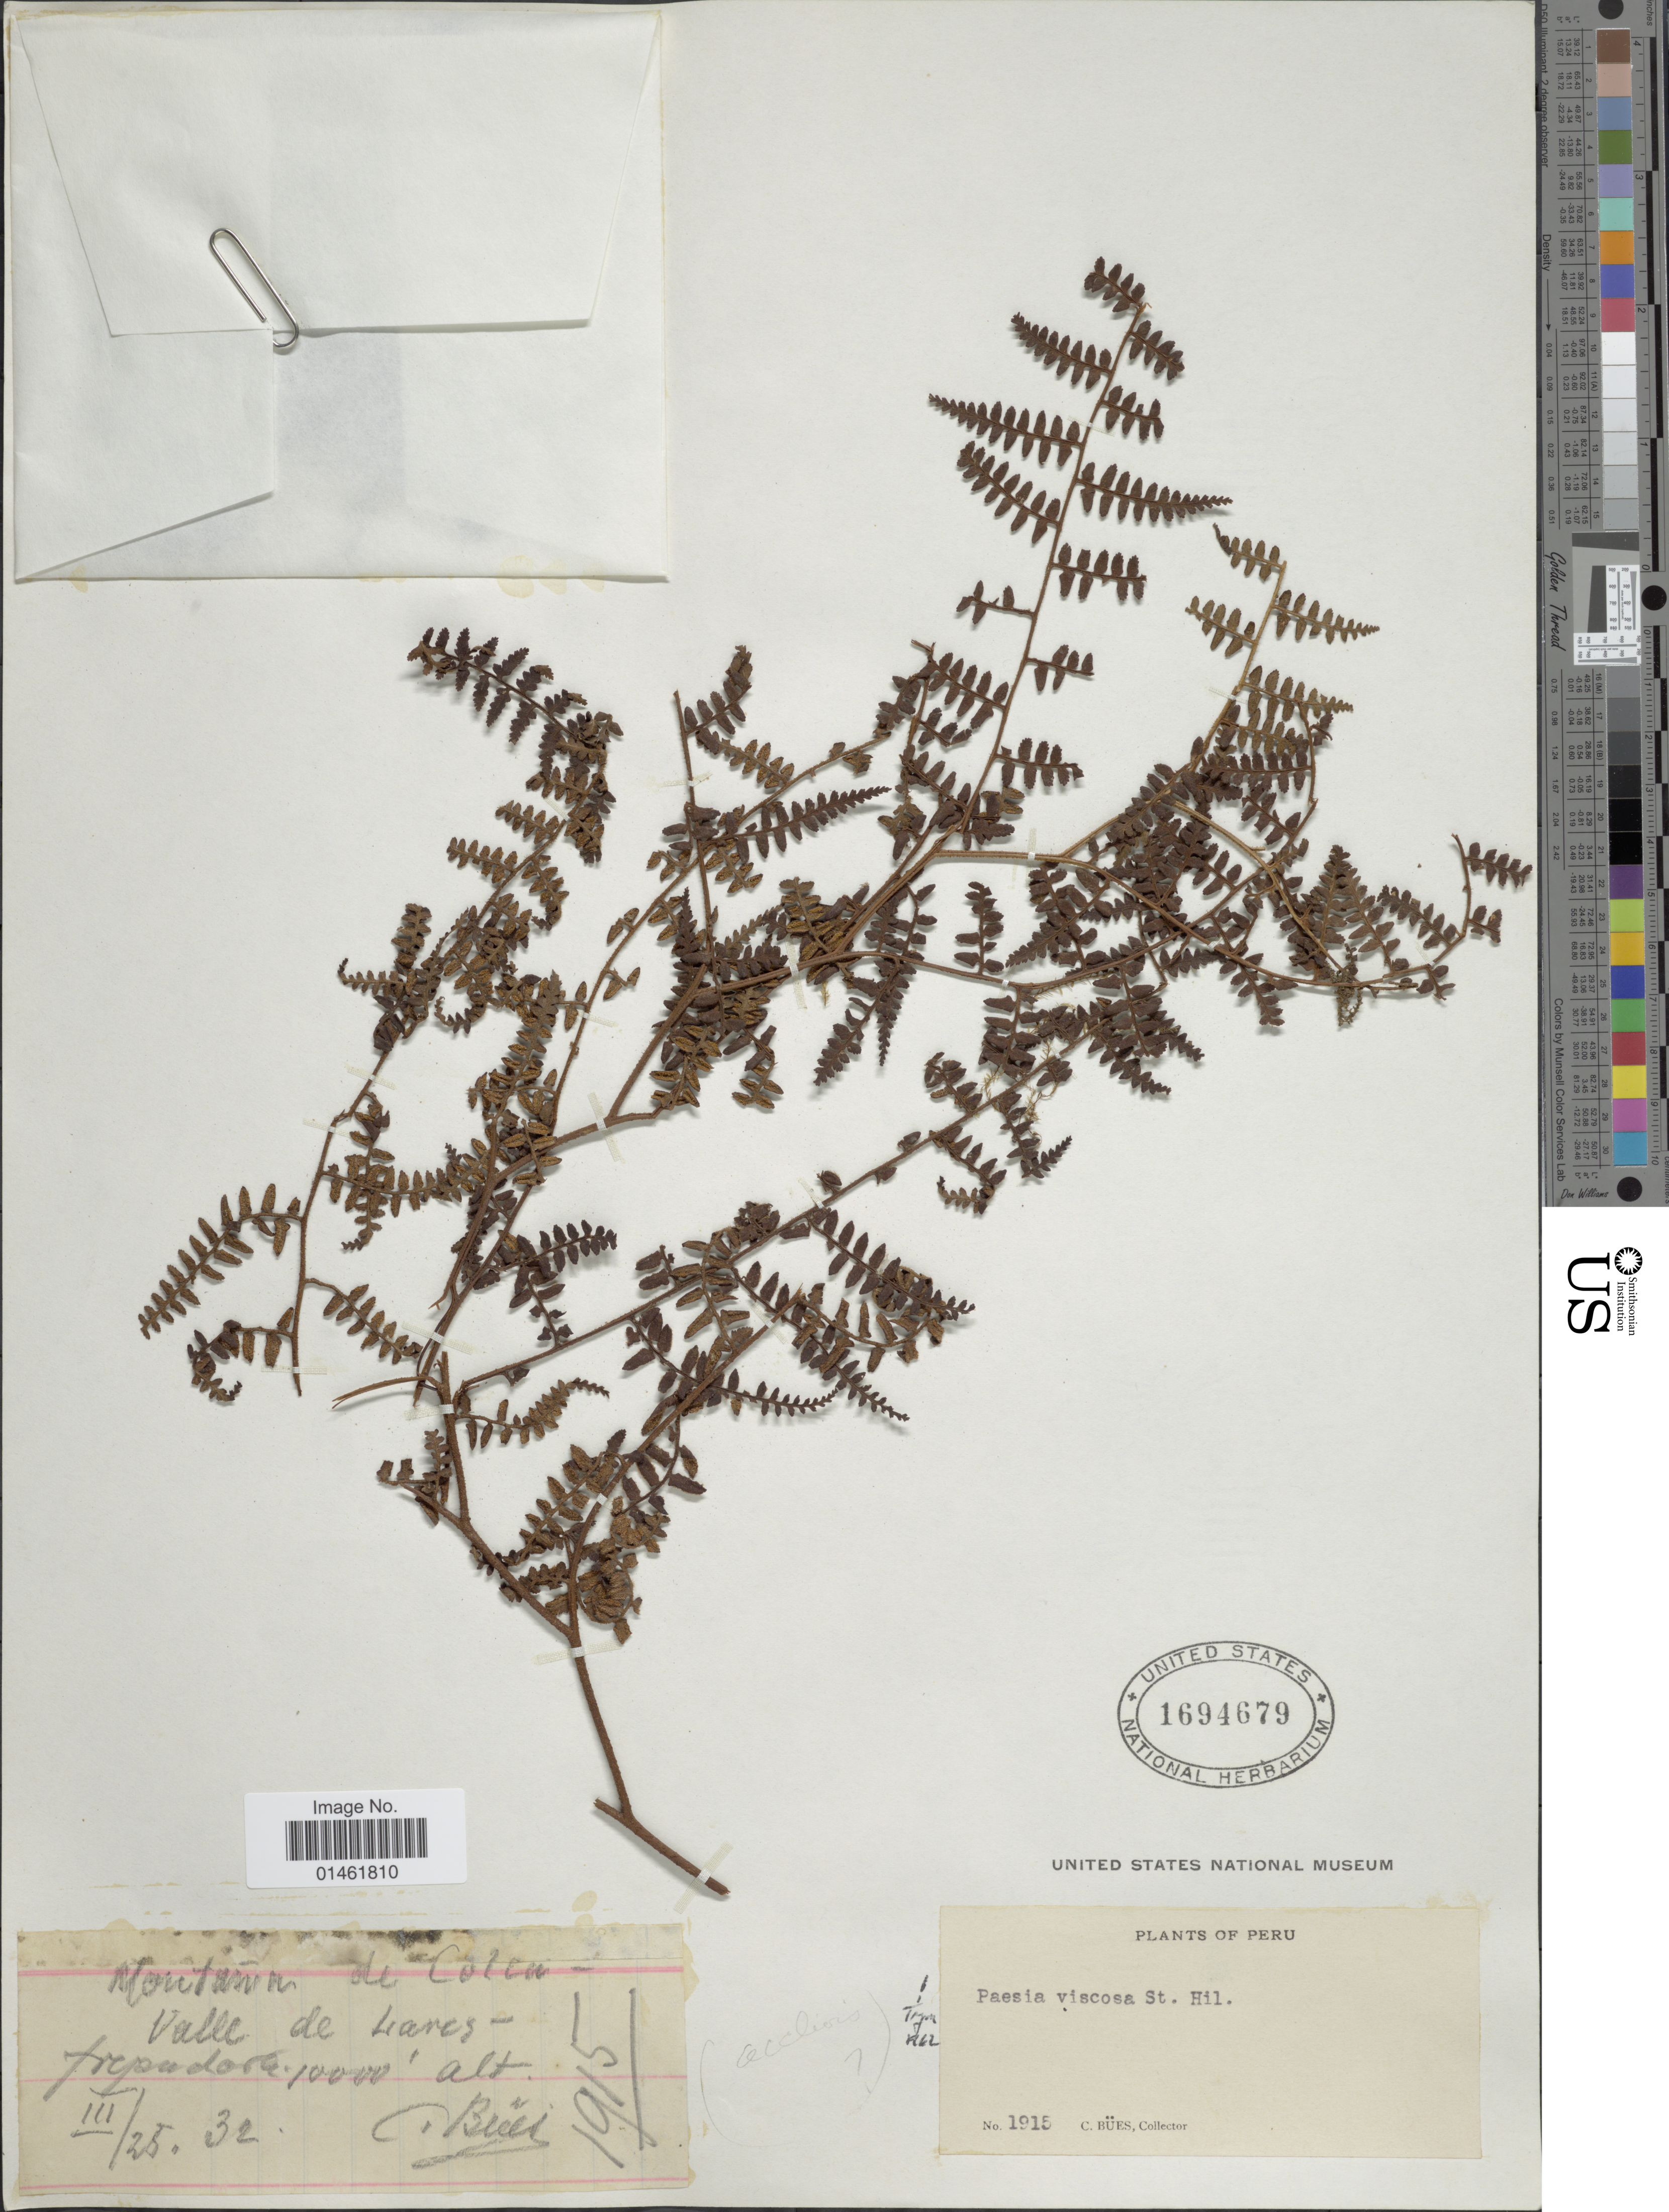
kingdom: Plantae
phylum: Tracheophyta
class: Polypodiopsida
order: Polypodiales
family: Dennstaedtiaceae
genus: Paesia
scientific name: Paesia glandulosa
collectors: C. Bues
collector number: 1915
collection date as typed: Transcribed d/m/y: 25/3/32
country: Peru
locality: Montaña de Colca, Valle de Lares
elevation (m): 3048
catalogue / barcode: US 1694679